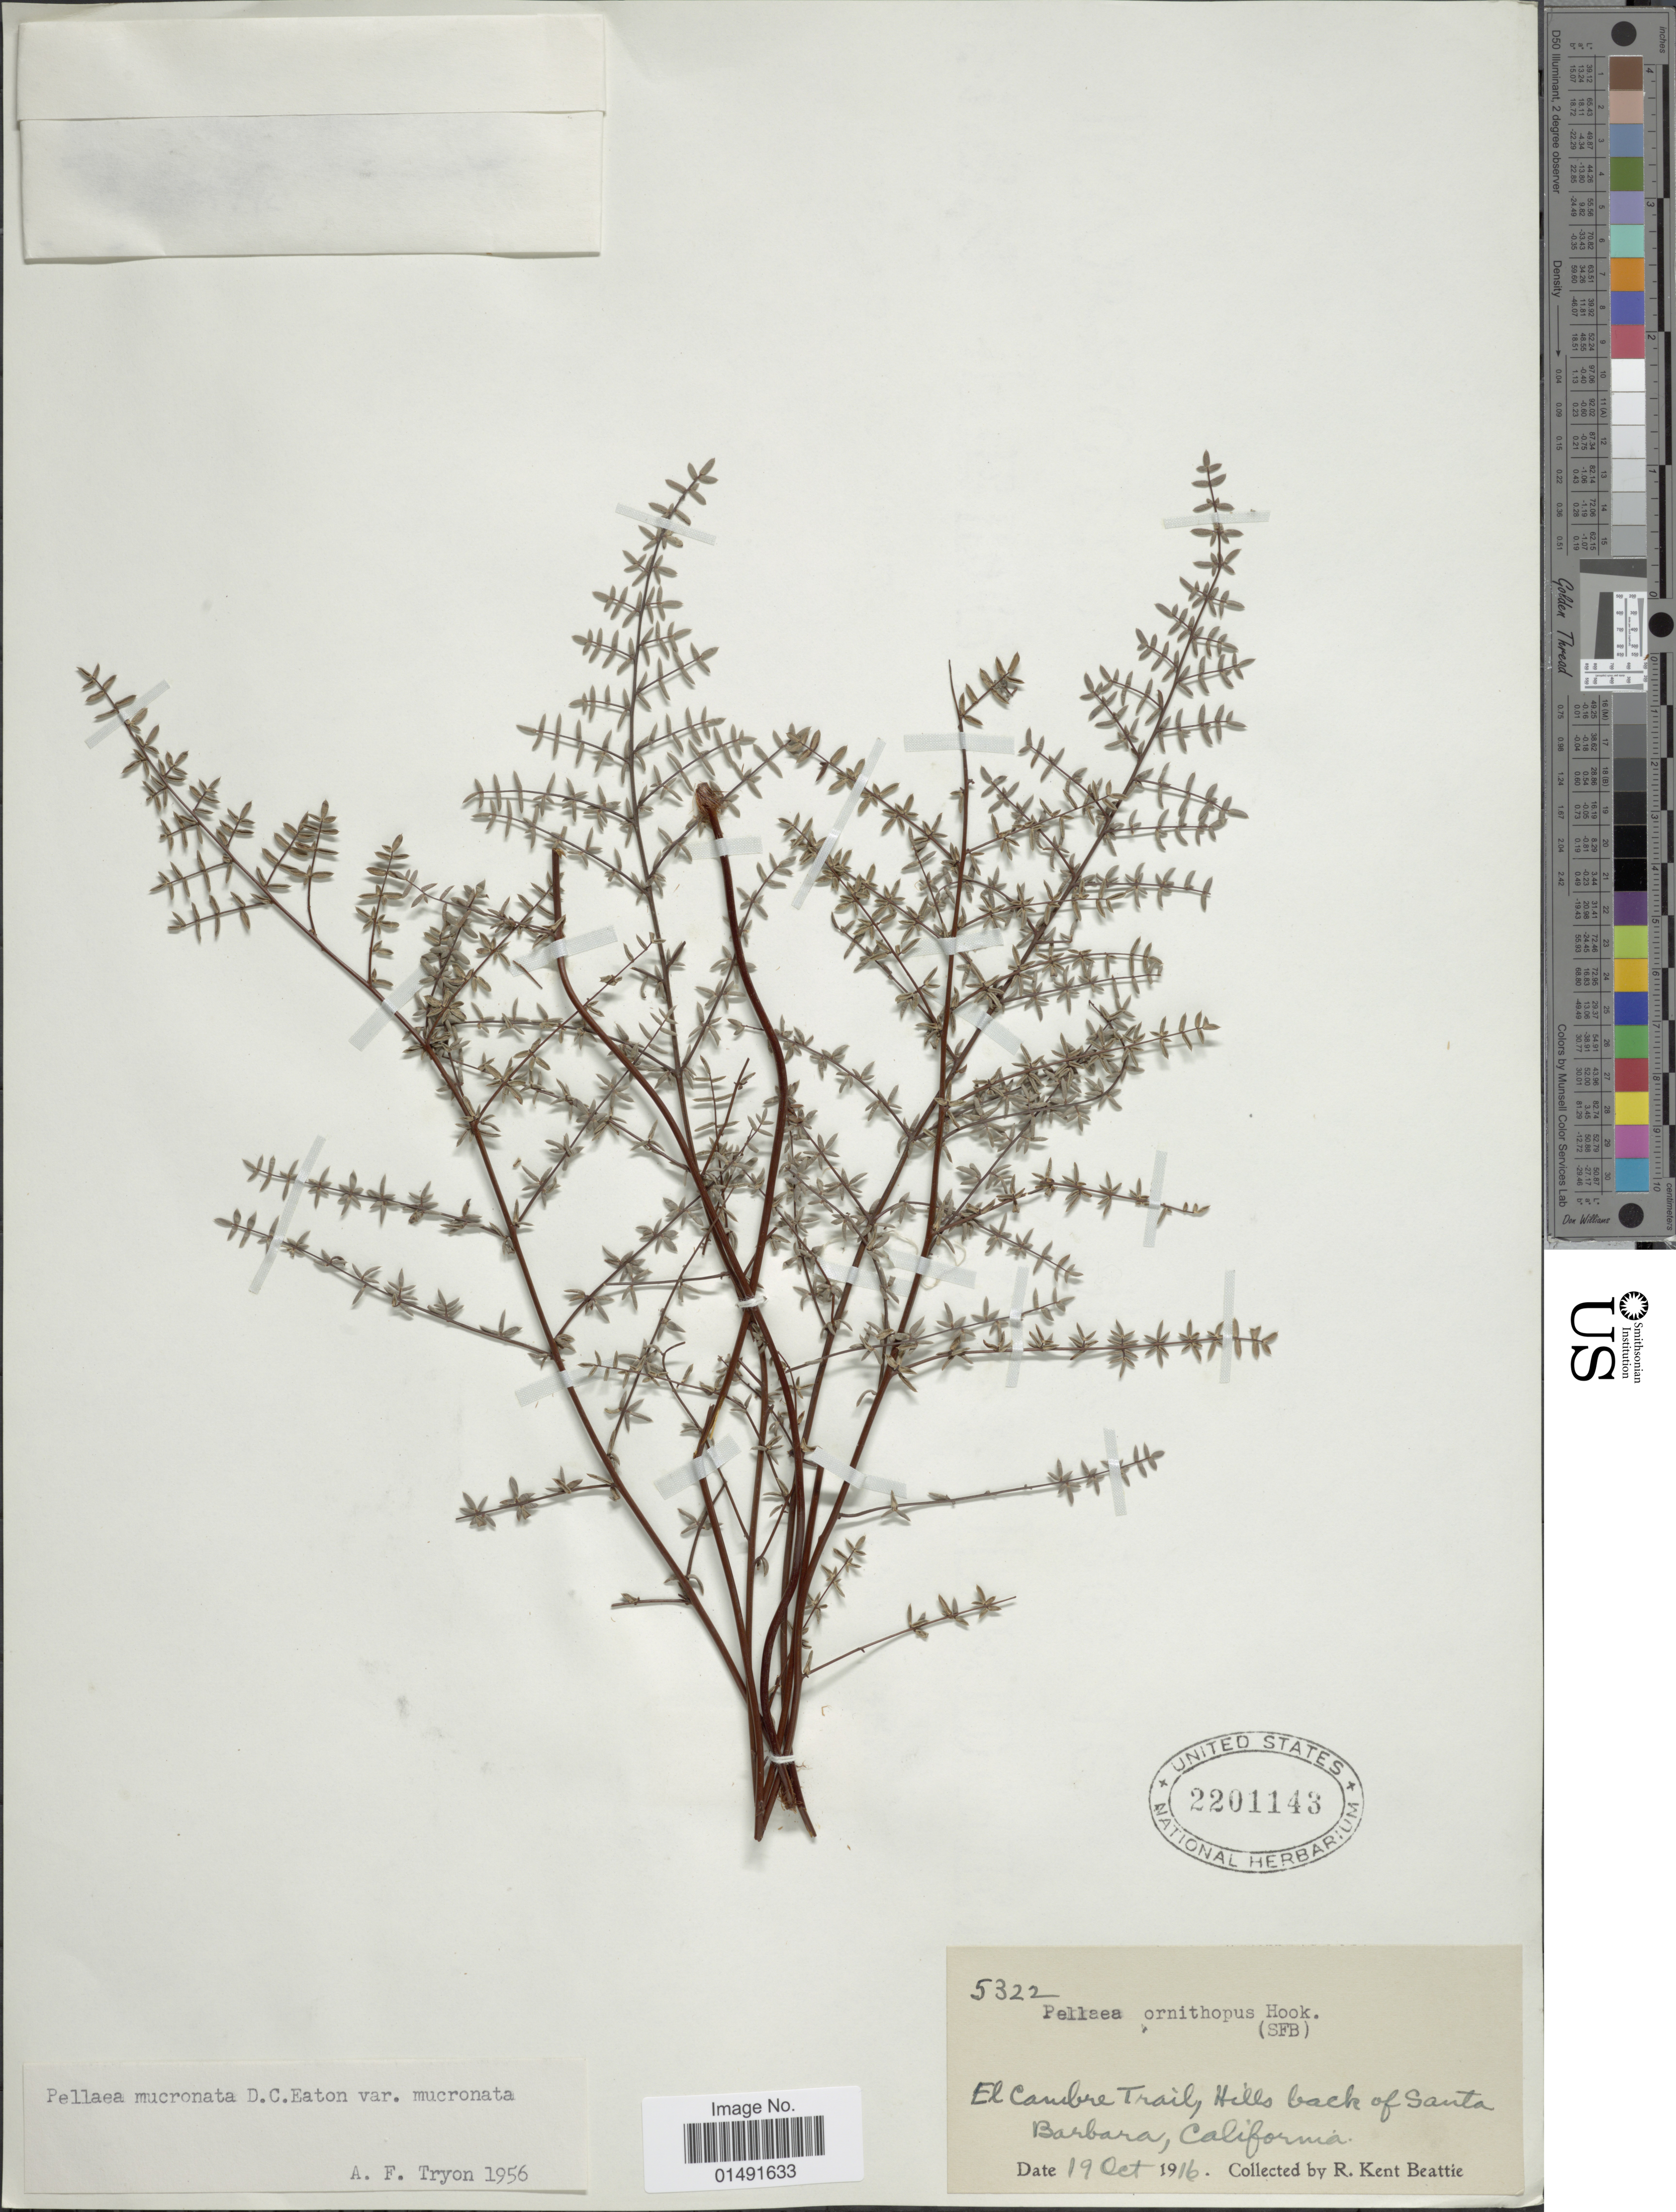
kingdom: Plantae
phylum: Tracheophyta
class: Polypodiopsida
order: Polypodiales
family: Pteridaceae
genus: Pellaea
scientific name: Pellaea mucronata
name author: (D.C. Eaton) D.C. Eaton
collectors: R. K. Beattie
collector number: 5322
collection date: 1916-10-19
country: United States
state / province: California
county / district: Santa Barbara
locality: El Cumbre Trail, Hills back of Santa Barbara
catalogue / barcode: US 2201143